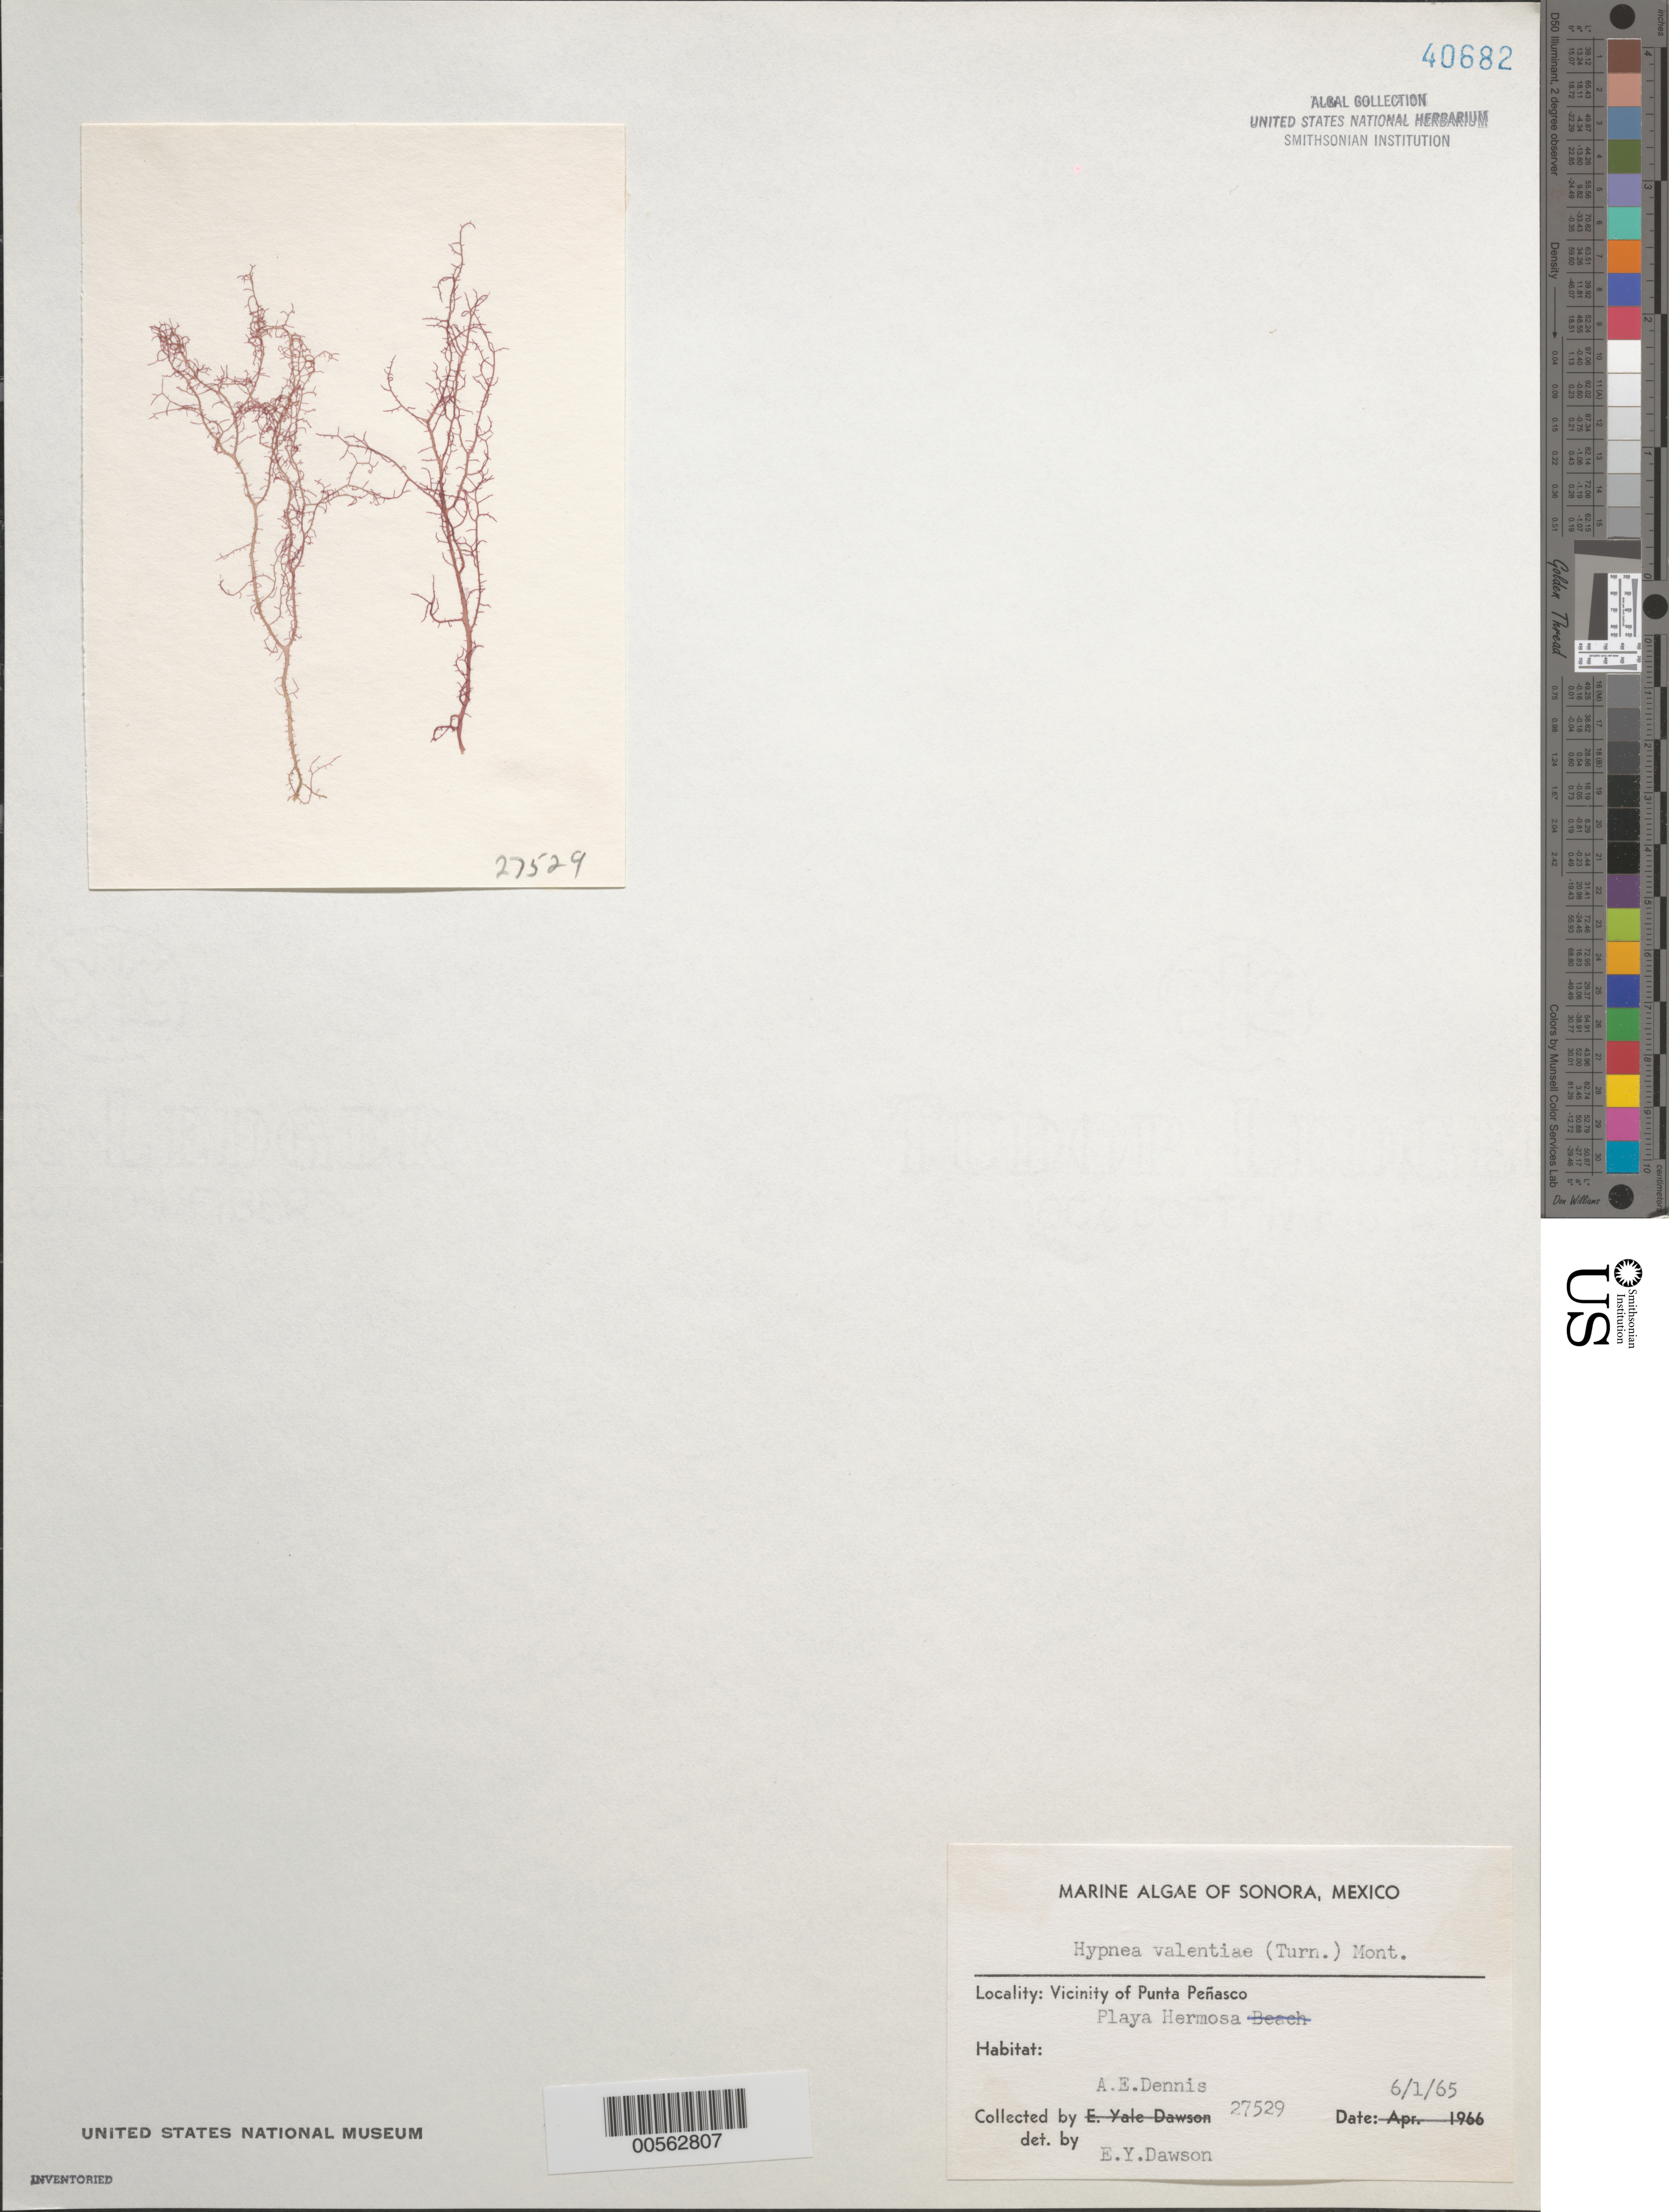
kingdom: Plantae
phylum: Rhodophyta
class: Florideophyceae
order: Gigartinales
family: Cystocloniaceae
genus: Hypnea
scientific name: Hypnea valentiae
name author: (Turner) Mont.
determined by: Dawson, E. Y.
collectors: A. Dennis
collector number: EYD 27529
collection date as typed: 01 Jun 1965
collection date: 1965-06-01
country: Mexico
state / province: Sonora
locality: Playa Hermosa, near Punta Penasco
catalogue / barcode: US 40682